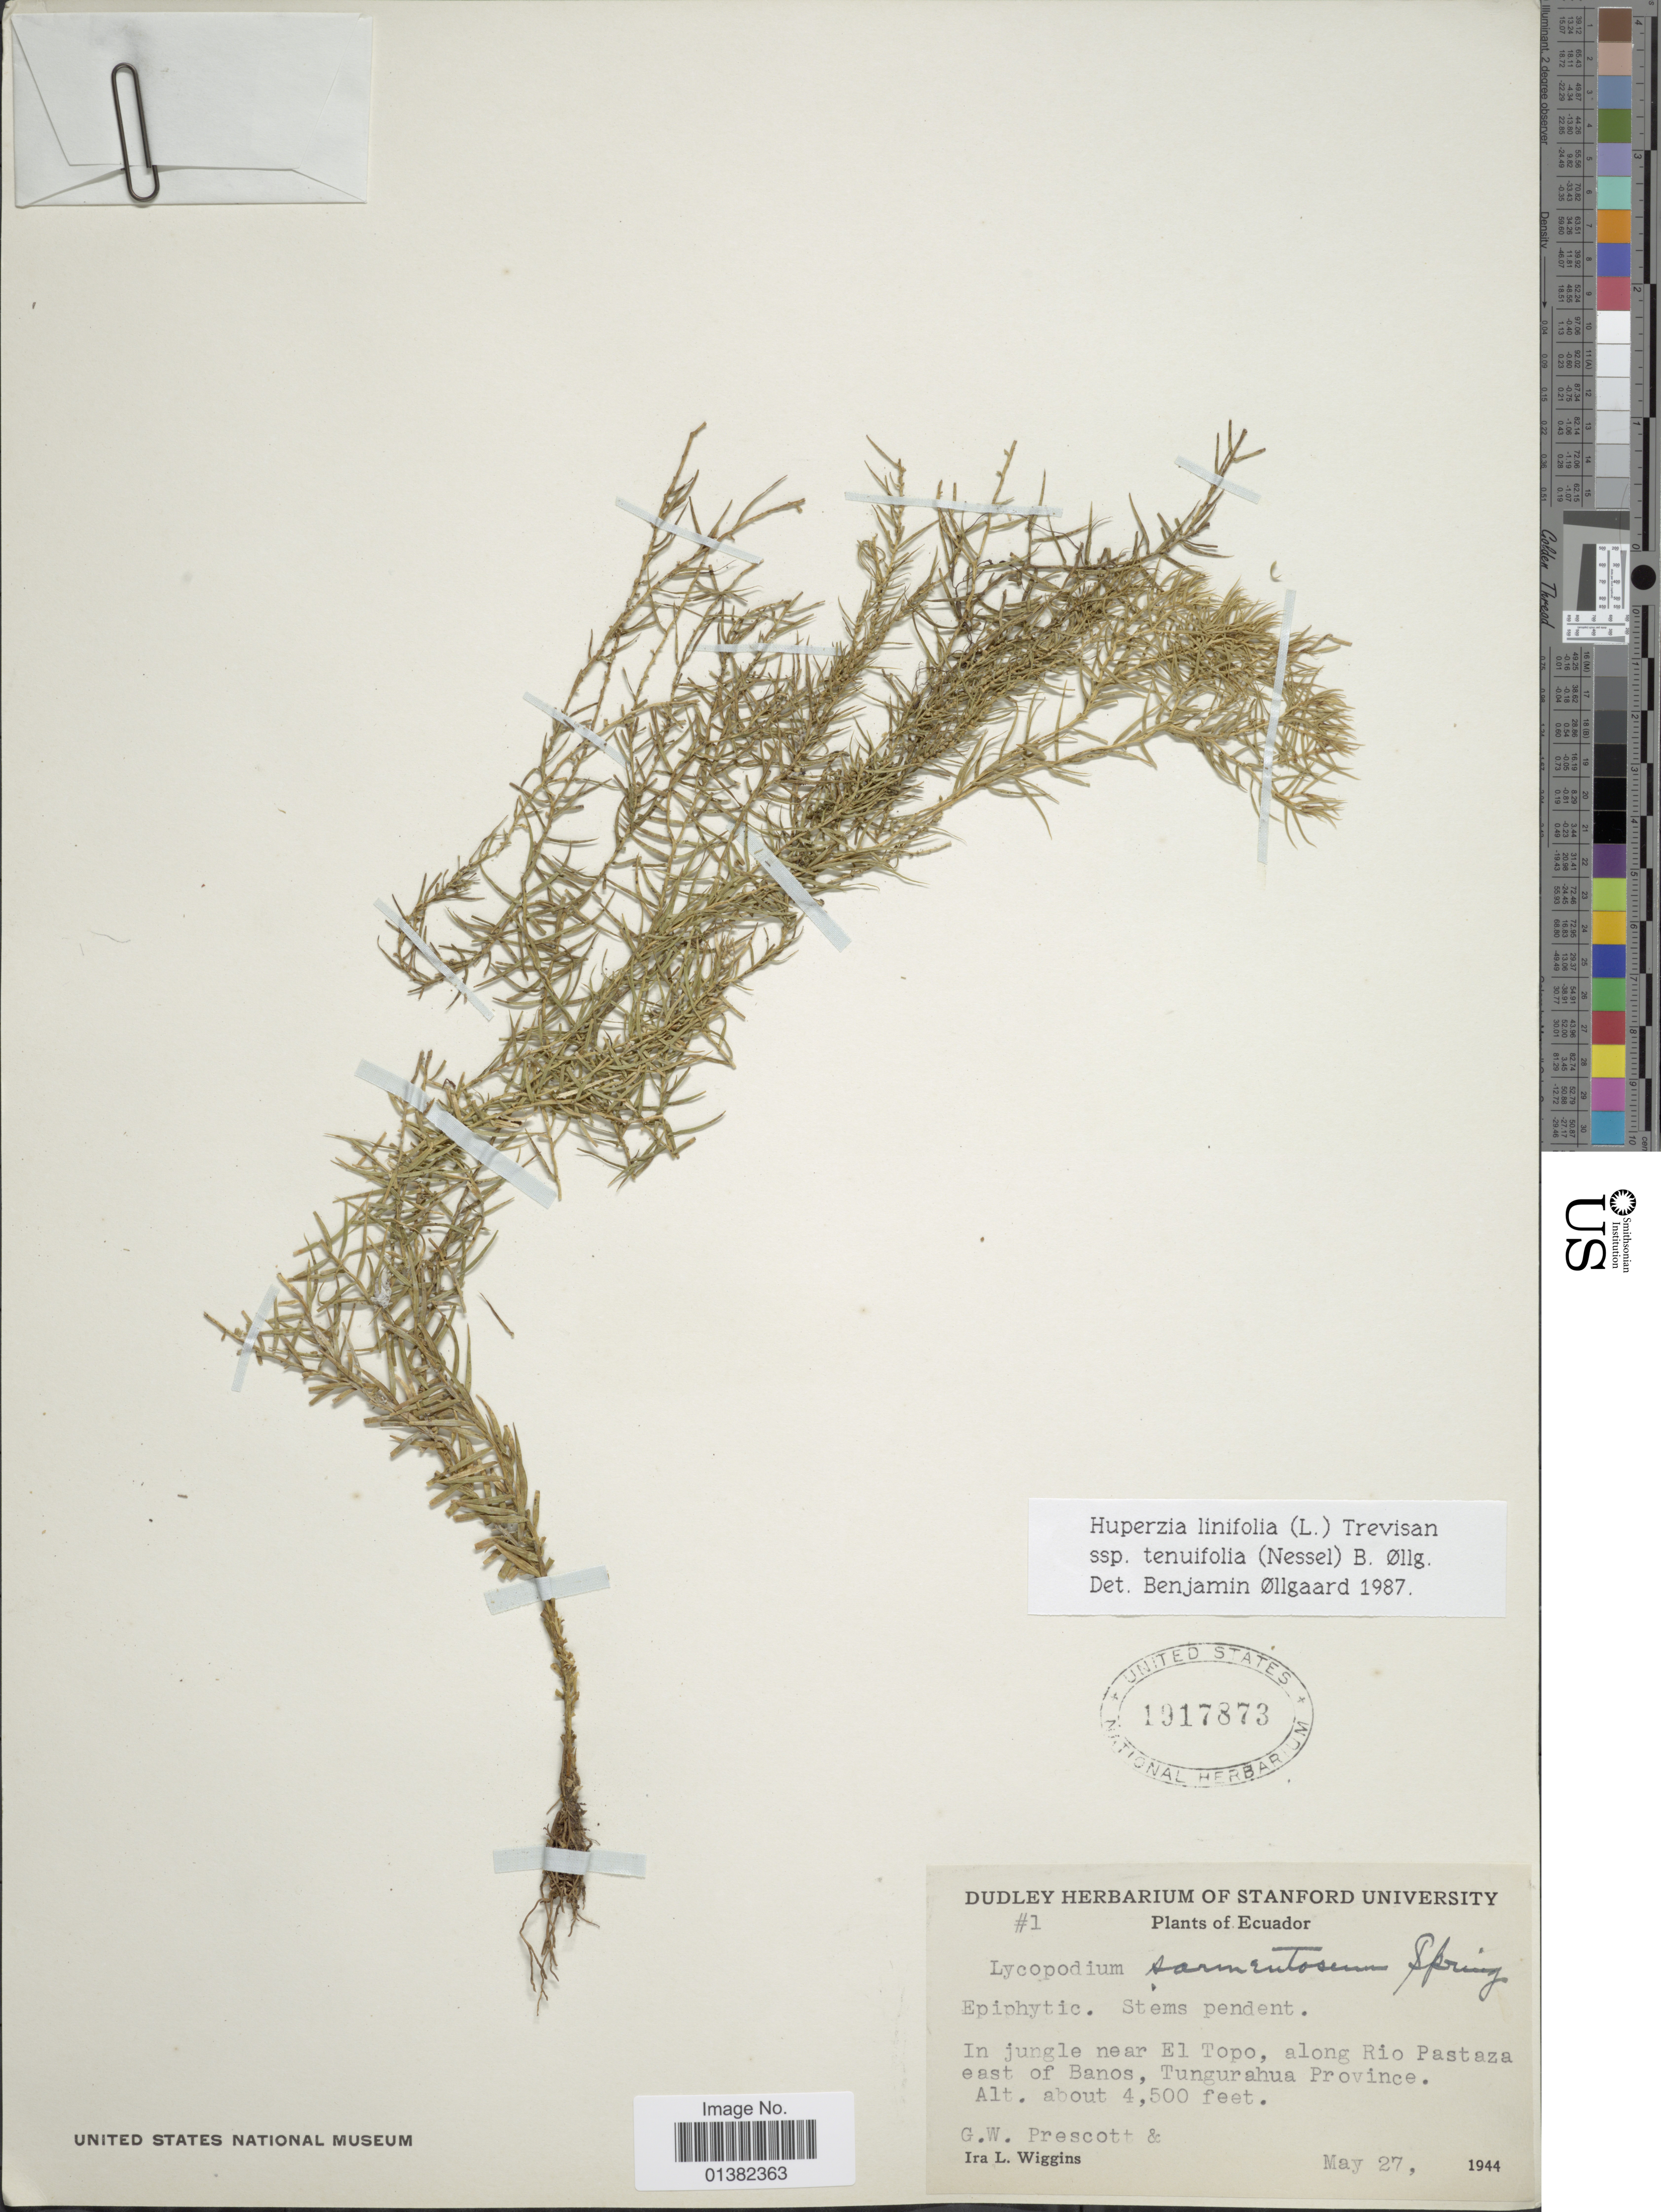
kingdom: Plantae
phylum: Tracheophyta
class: Lycopodiopsida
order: Lycopodiales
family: Lycopodiaceae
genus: Phlegmariurus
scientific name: Phlegmariurus linifolius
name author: (L.) B. Øllg.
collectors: G. Prescott & I. L. Wiggins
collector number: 1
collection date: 1944-05-27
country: Ecuador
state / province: Tungurahua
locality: In jungle near El Topo, along Rio Pastaza east of Banos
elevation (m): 1372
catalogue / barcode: US 1917873